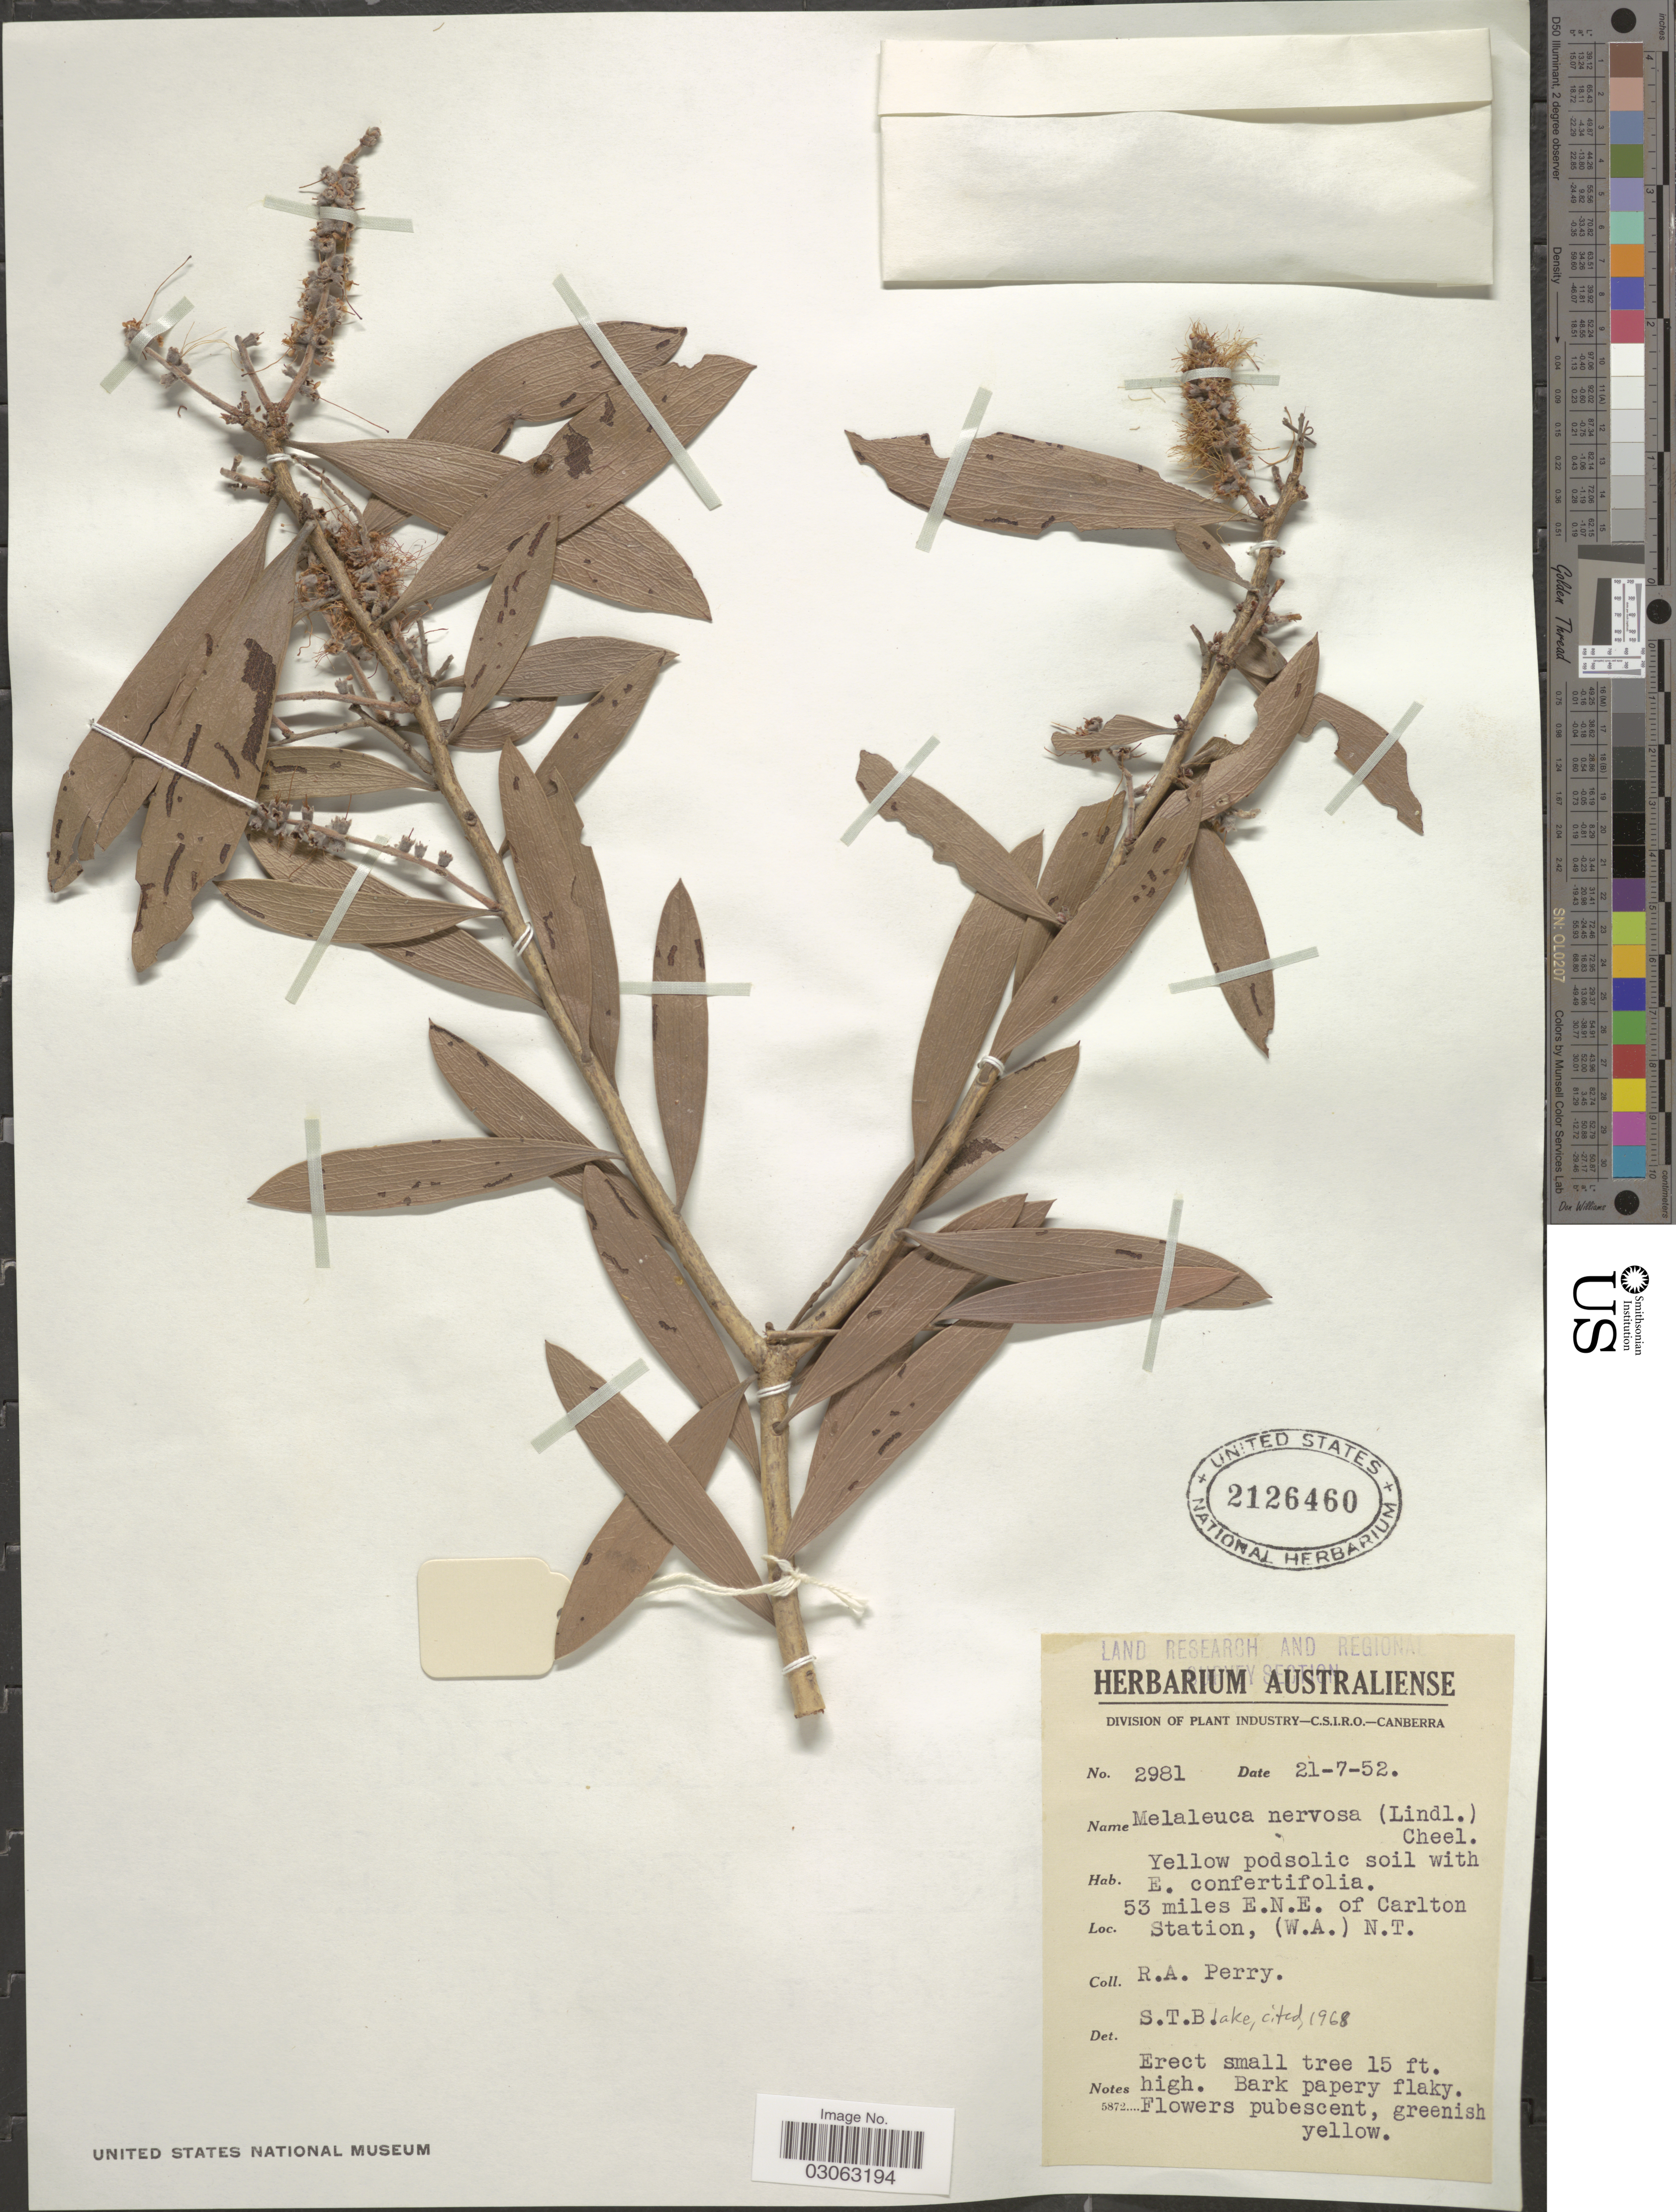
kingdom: Plantae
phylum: Tracheophyta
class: Magnoliopsida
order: Myrtales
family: Myrtaceae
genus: Melaleuca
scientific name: Melaleuca nervosa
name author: (Lindl.) Cheel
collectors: Perry, R. A.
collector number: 2981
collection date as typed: Transcribed d/m/y: 21/7/52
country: Australia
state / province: Northern Territory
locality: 53 miles E.N.E. of Carlton Station (W.A.) N.T.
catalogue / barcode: US 2126460